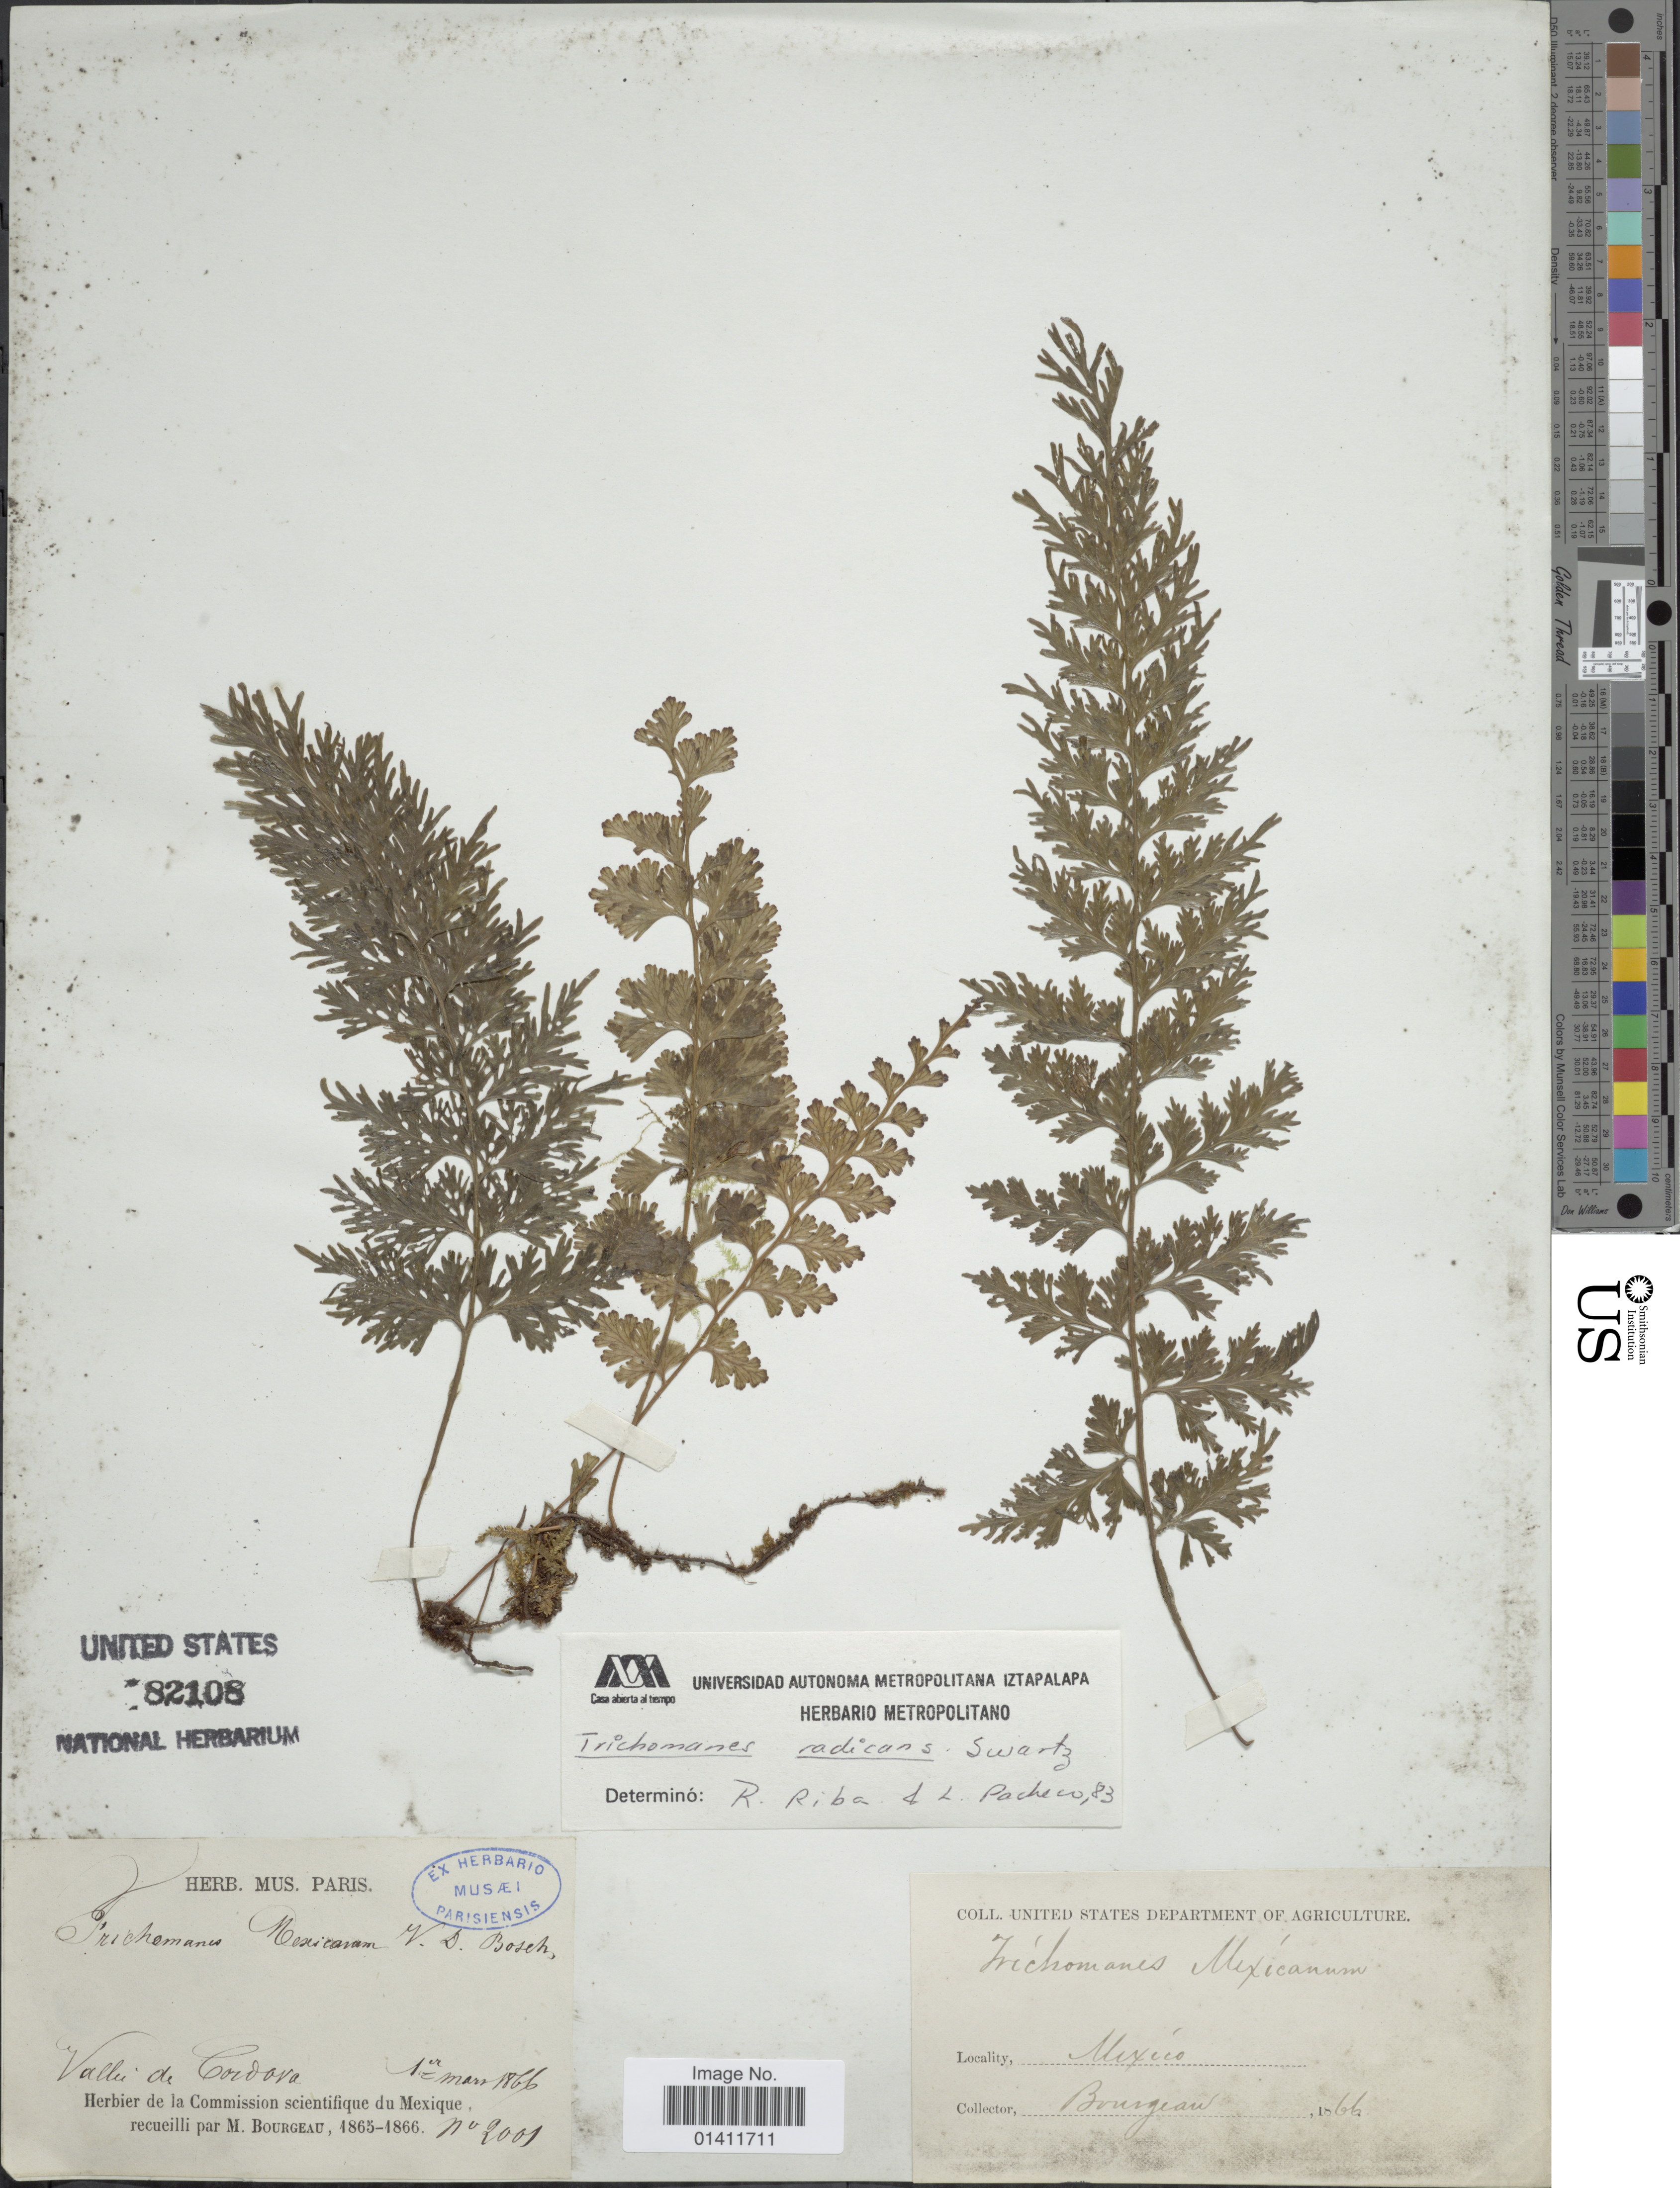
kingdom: Plantae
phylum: Tracheophyta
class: Polypodiopsida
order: Hymenophyllales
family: Hymenophyllaceae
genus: Vandenboschia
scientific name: Vandenboschia radicans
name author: (Sw.) Copel.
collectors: M. Bourgeau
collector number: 2001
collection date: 1866-03-01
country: Mexico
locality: Vallei de Cordova.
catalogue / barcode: US 82108